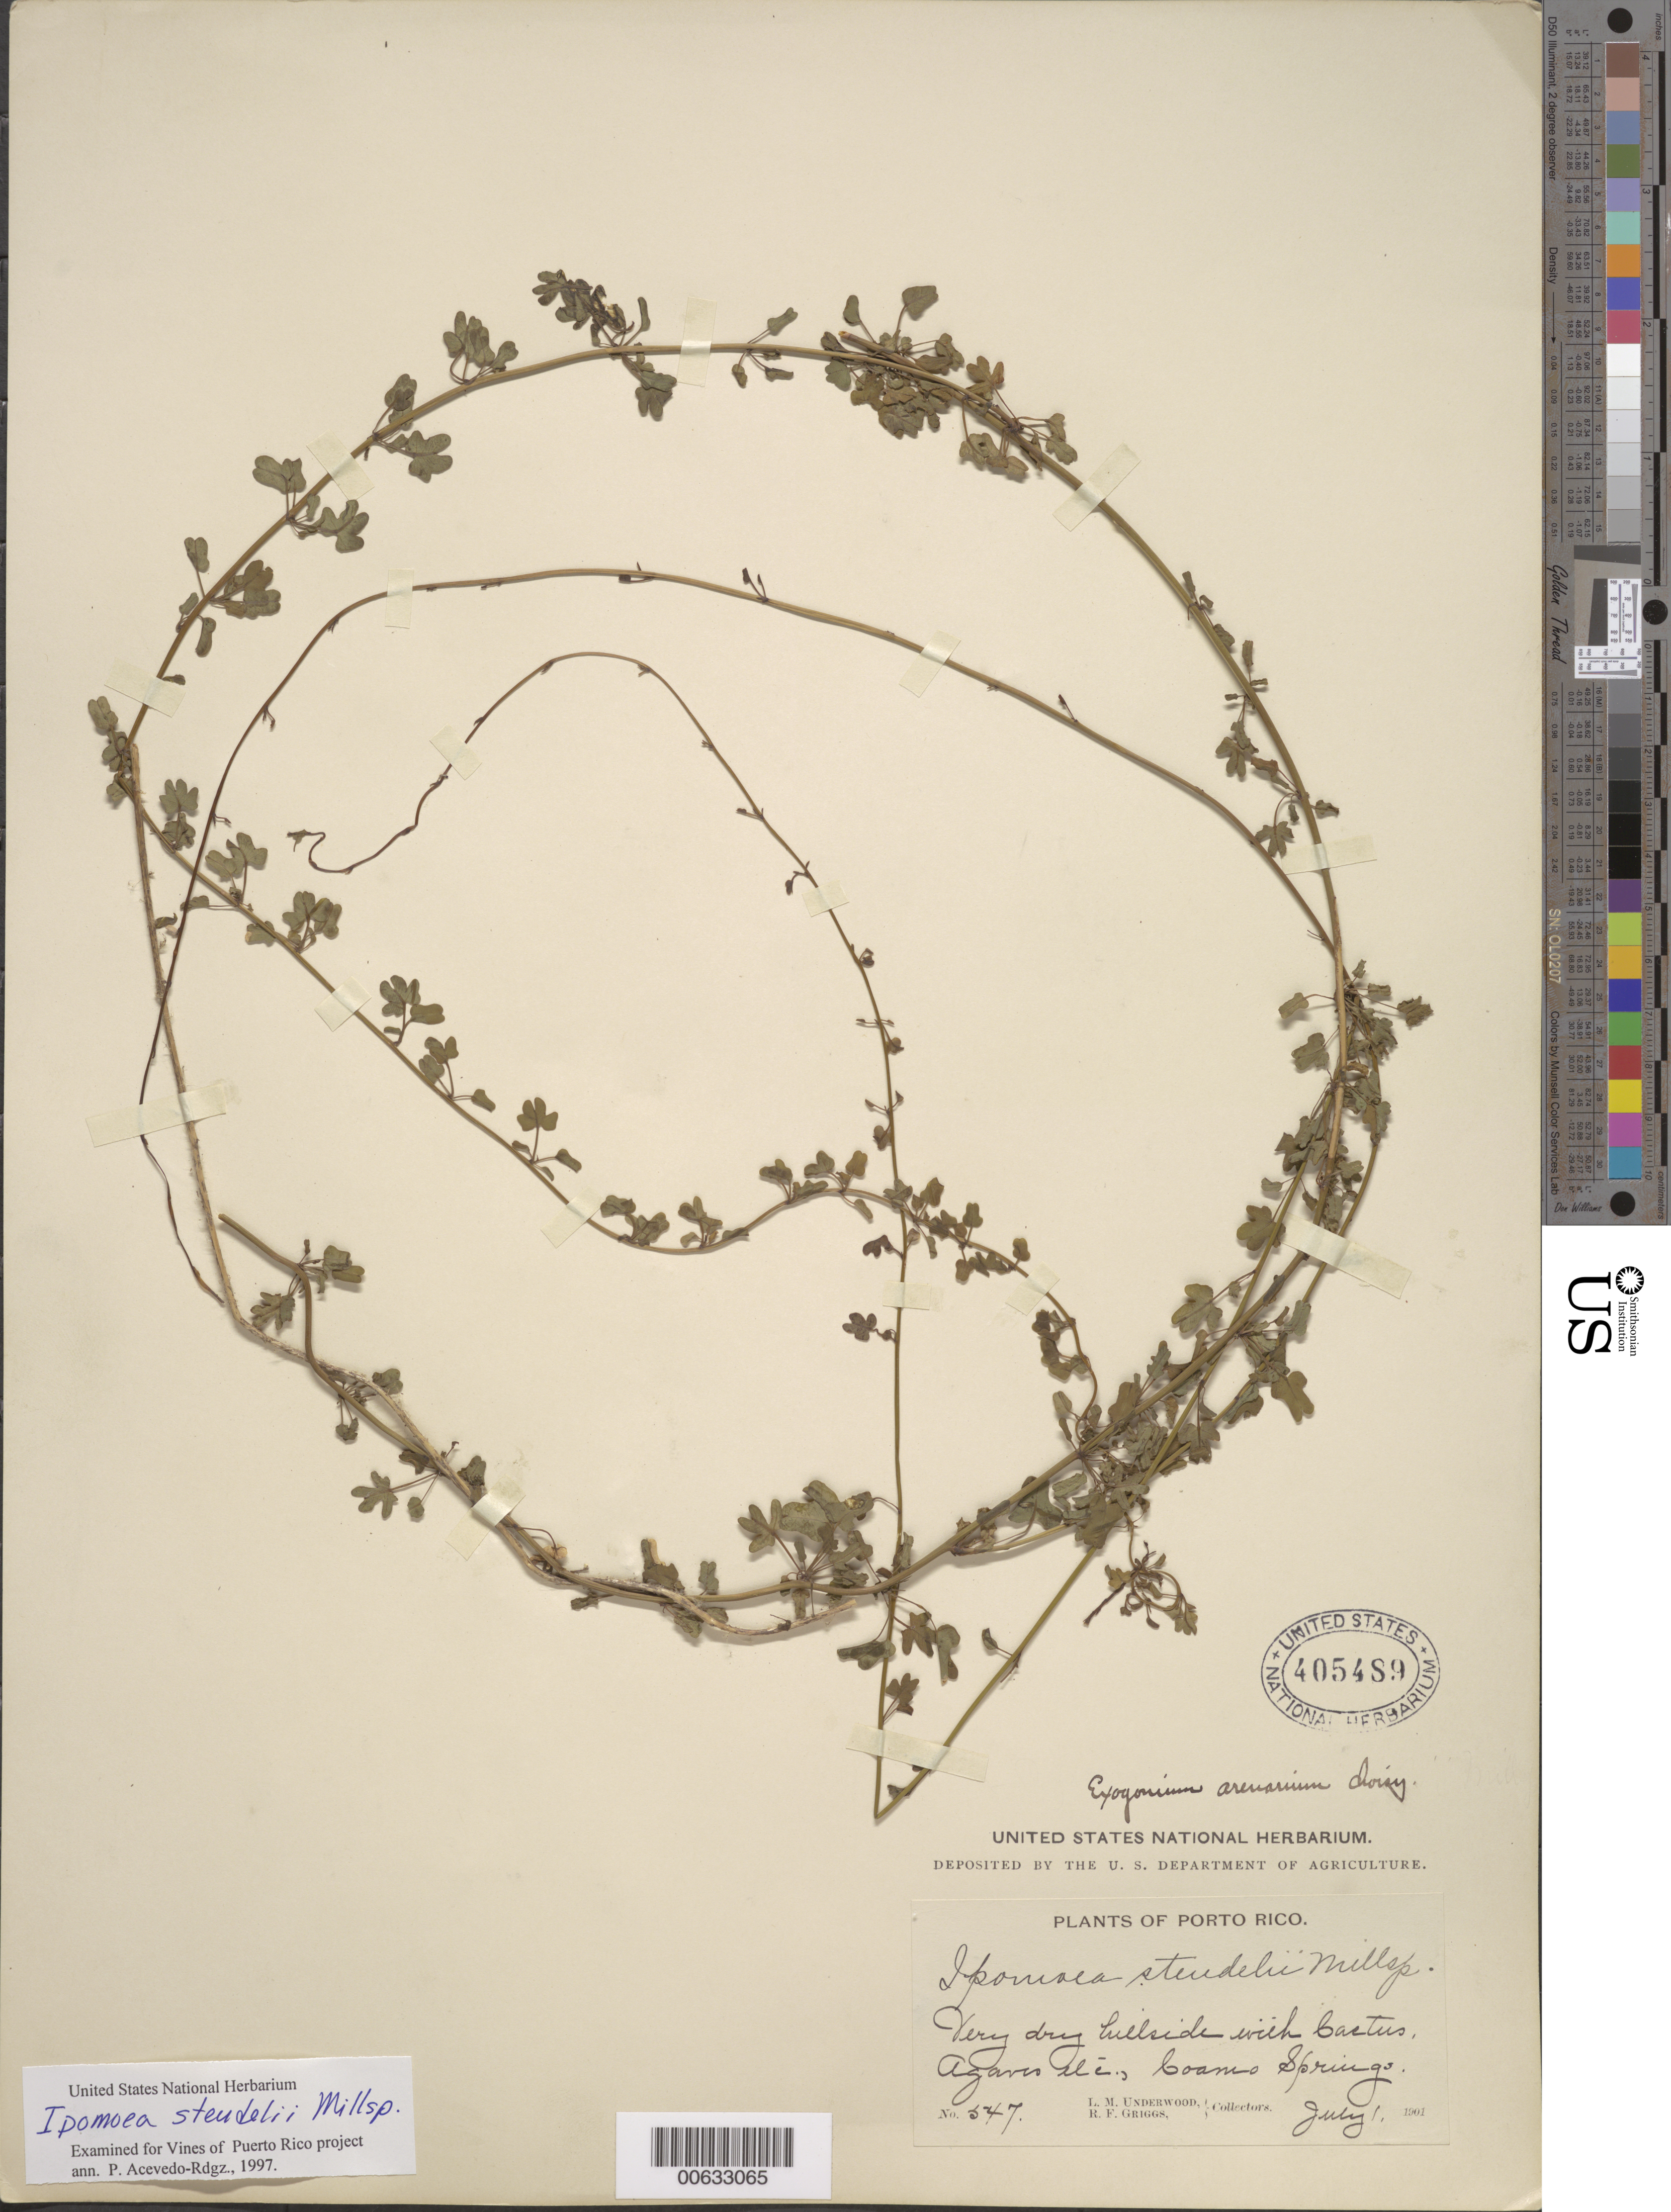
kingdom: Plantae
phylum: Tracheophyta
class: Magnoliopsida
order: Solanales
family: Convolvulaceae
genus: Ipomoea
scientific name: Ipomoea steudelii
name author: Millsp.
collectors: L. M. Underwood & R. F. Griggs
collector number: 547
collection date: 1901-07-01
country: Puerto Rico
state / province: Coamo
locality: Porto Rico, Coamo Springs.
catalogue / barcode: US 405489